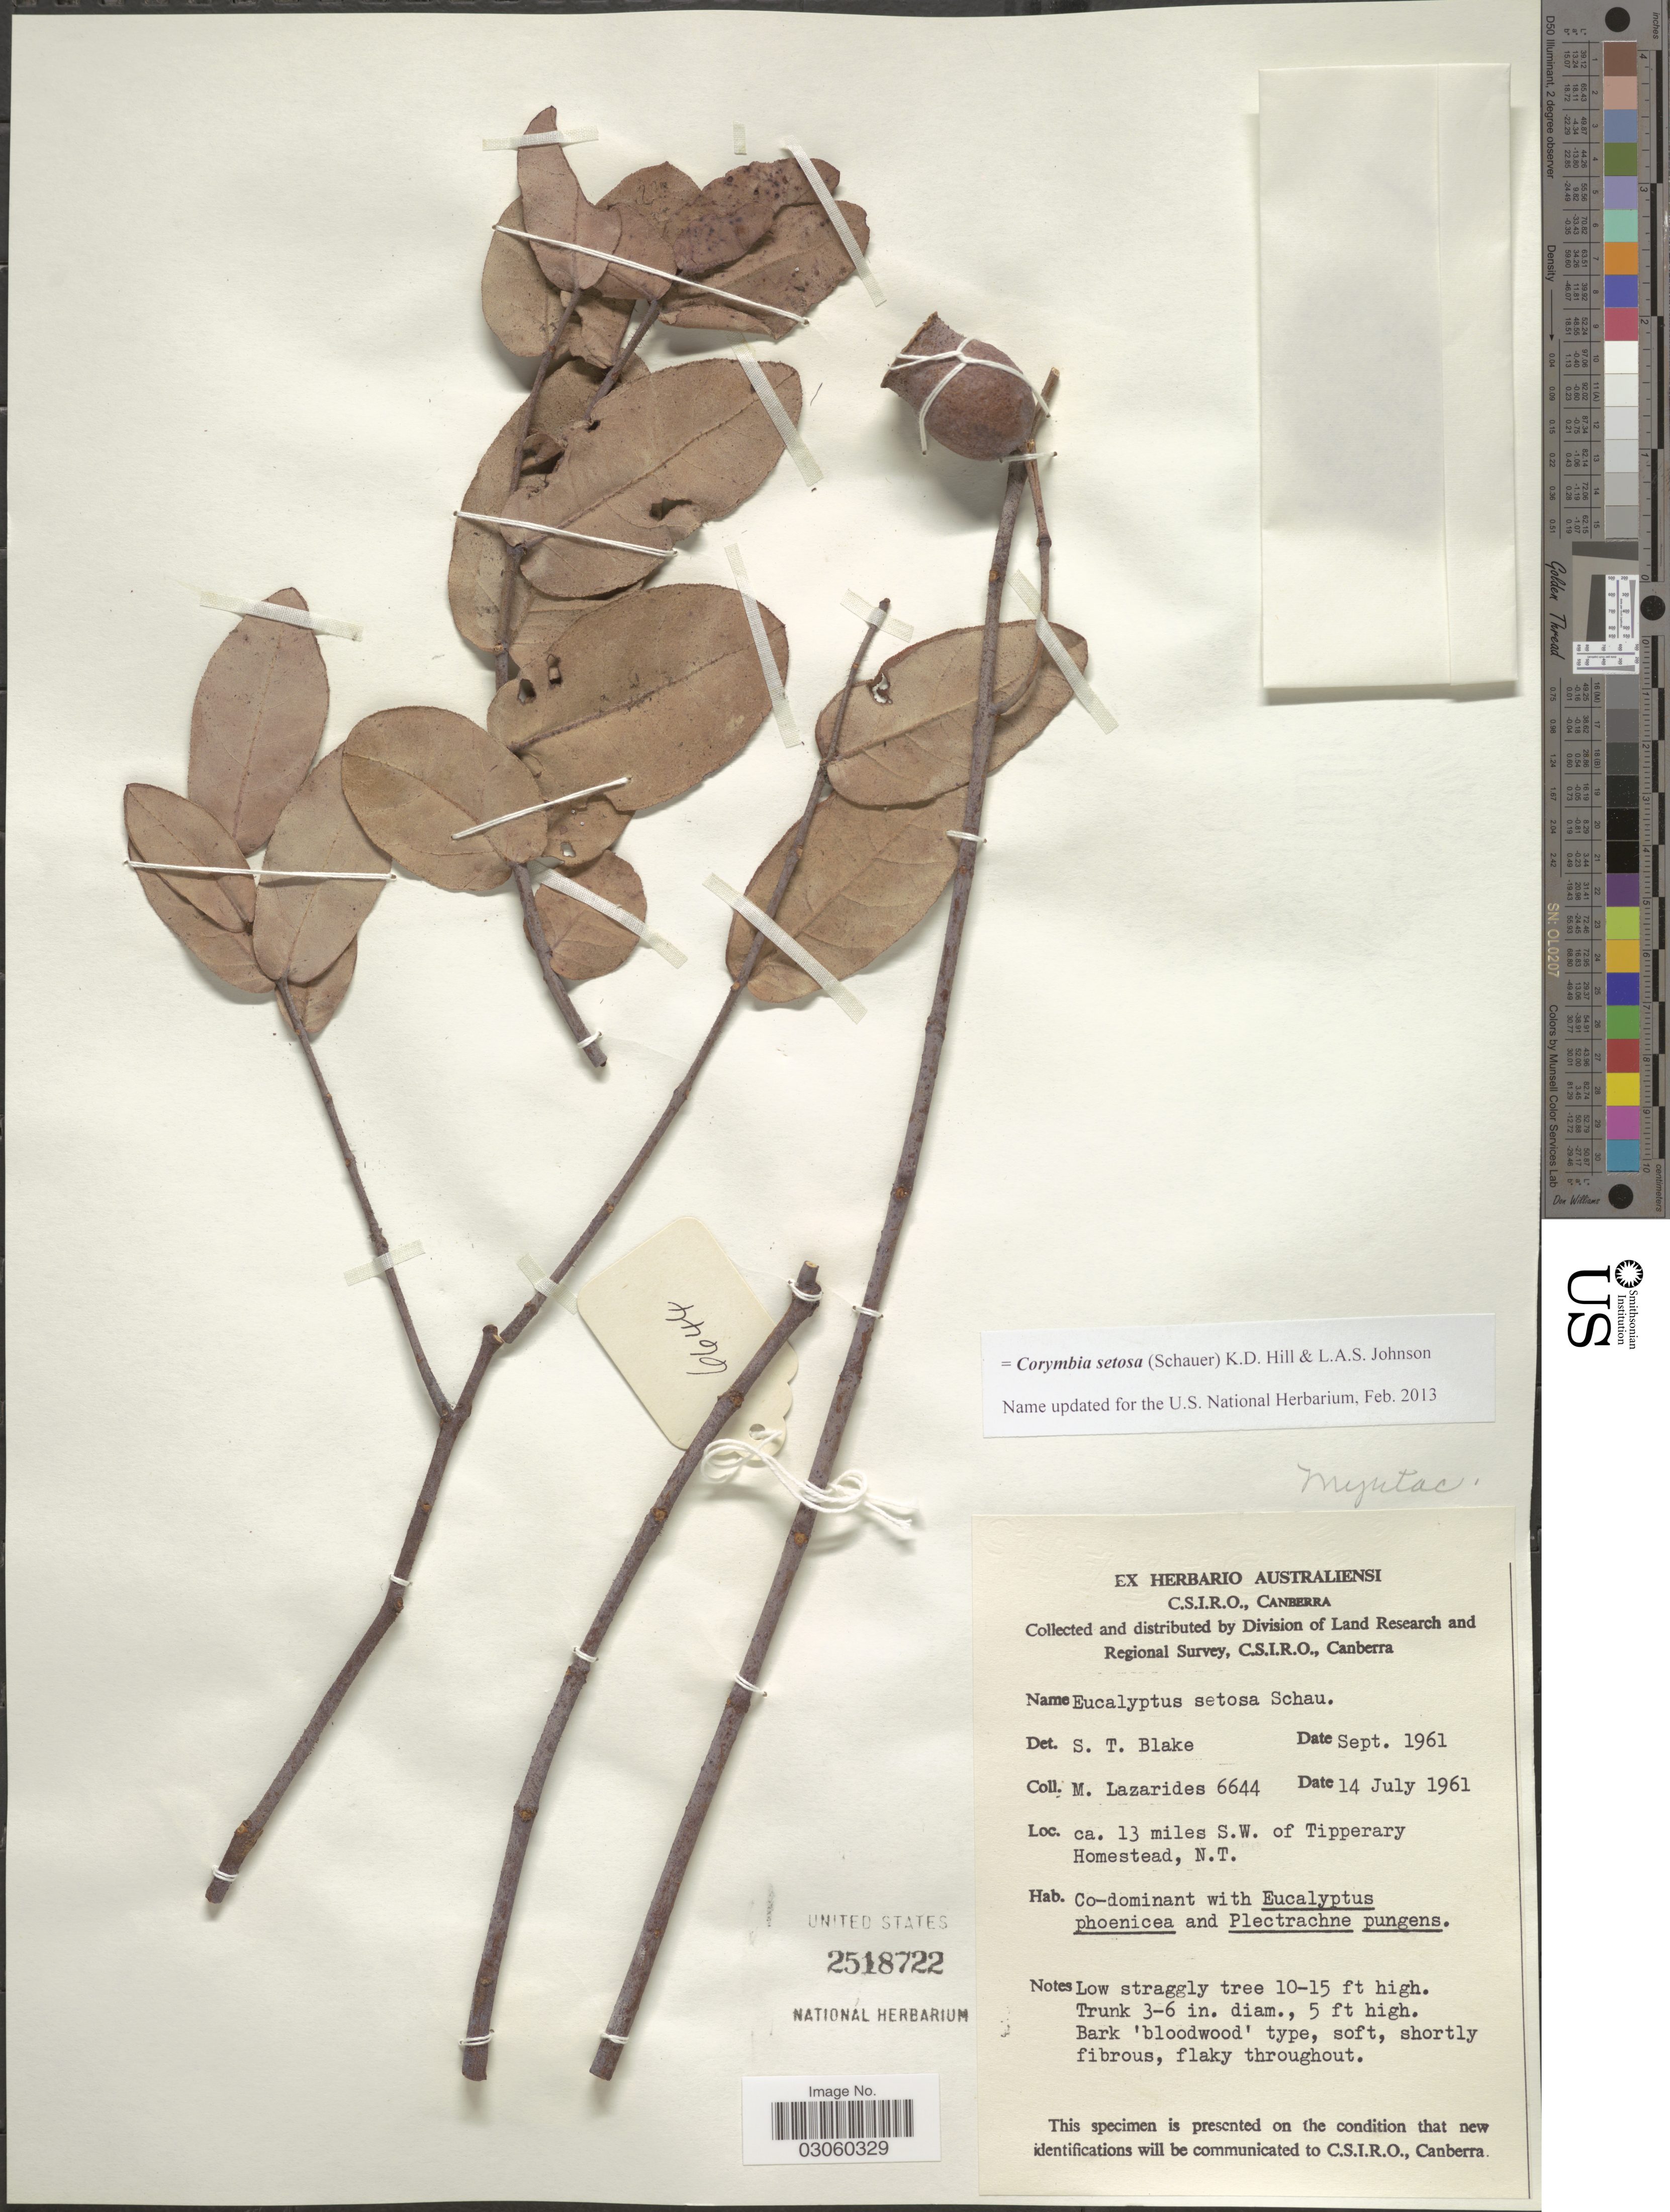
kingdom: Plantae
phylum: Tracheophyta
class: Magnoliopsida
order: Myrtales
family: Myrtaceae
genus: Corymbia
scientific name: Corymbia setosa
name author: (Schauer) K.D. Hill & L.A.S. Johnson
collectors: M. Lazarides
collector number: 6644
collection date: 1961-07-14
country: Australia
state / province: Northern Territory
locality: Ca. 13 miles S.W. of Tipperary Homestead, N.T.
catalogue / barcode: US 2518722